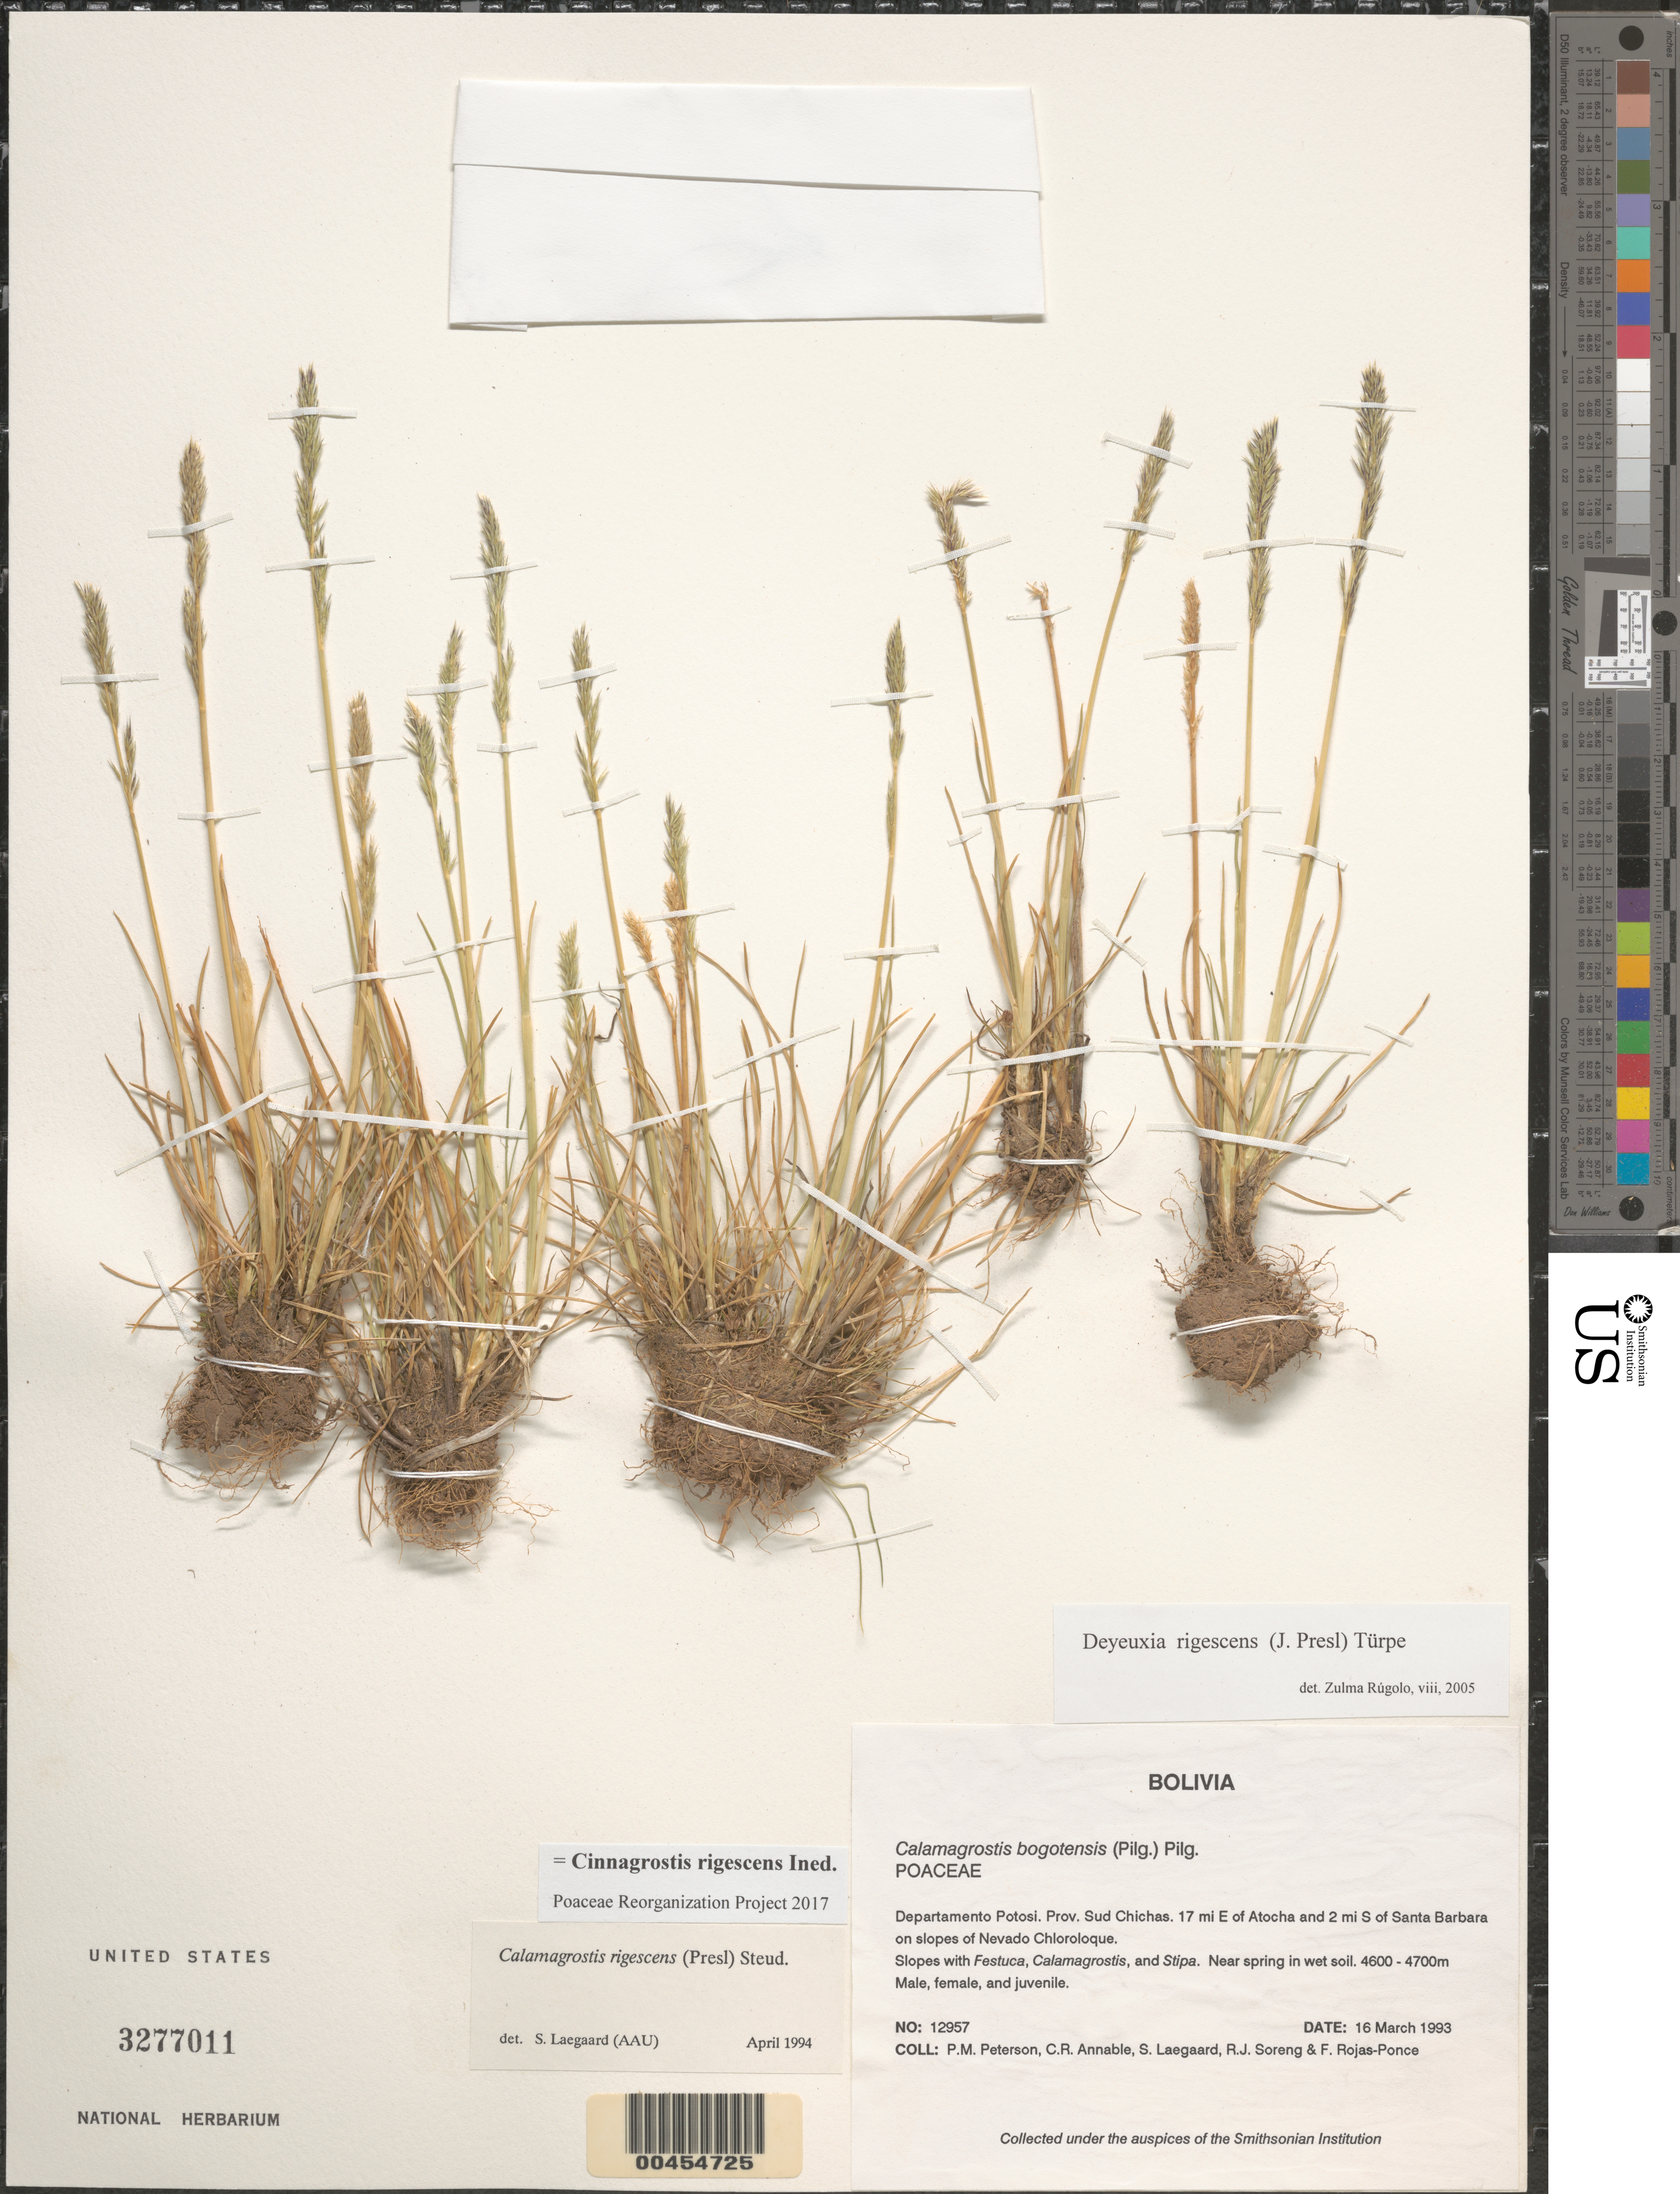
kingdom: Plantae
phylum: Tracheophyta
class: Liliopsida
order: Poales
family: Poaceae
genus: Cinnagrostis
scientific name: Cinnagrostis rigescens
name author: (J. Presl) P.M. Peterson et al.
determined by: Poaceae Reorganization Project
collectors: P. M. Peterson, C. R. Annable, S. Lægaard, R. J. Soreng & F. Rojas-Ponce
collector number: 12957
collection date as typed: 16 Mar 1993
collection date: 1993-03-16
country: Bolivia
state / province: Potosí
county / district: Sud Chichas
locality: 17 mi E of Atocha and 2 mi S of Santa Barbara on slopes of Nevada Chloroloque.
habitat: Slopes with Festuca, Calamagrostis, and Stipa. Near spring in wet soil.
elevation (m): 4600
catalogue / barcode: US 3277011